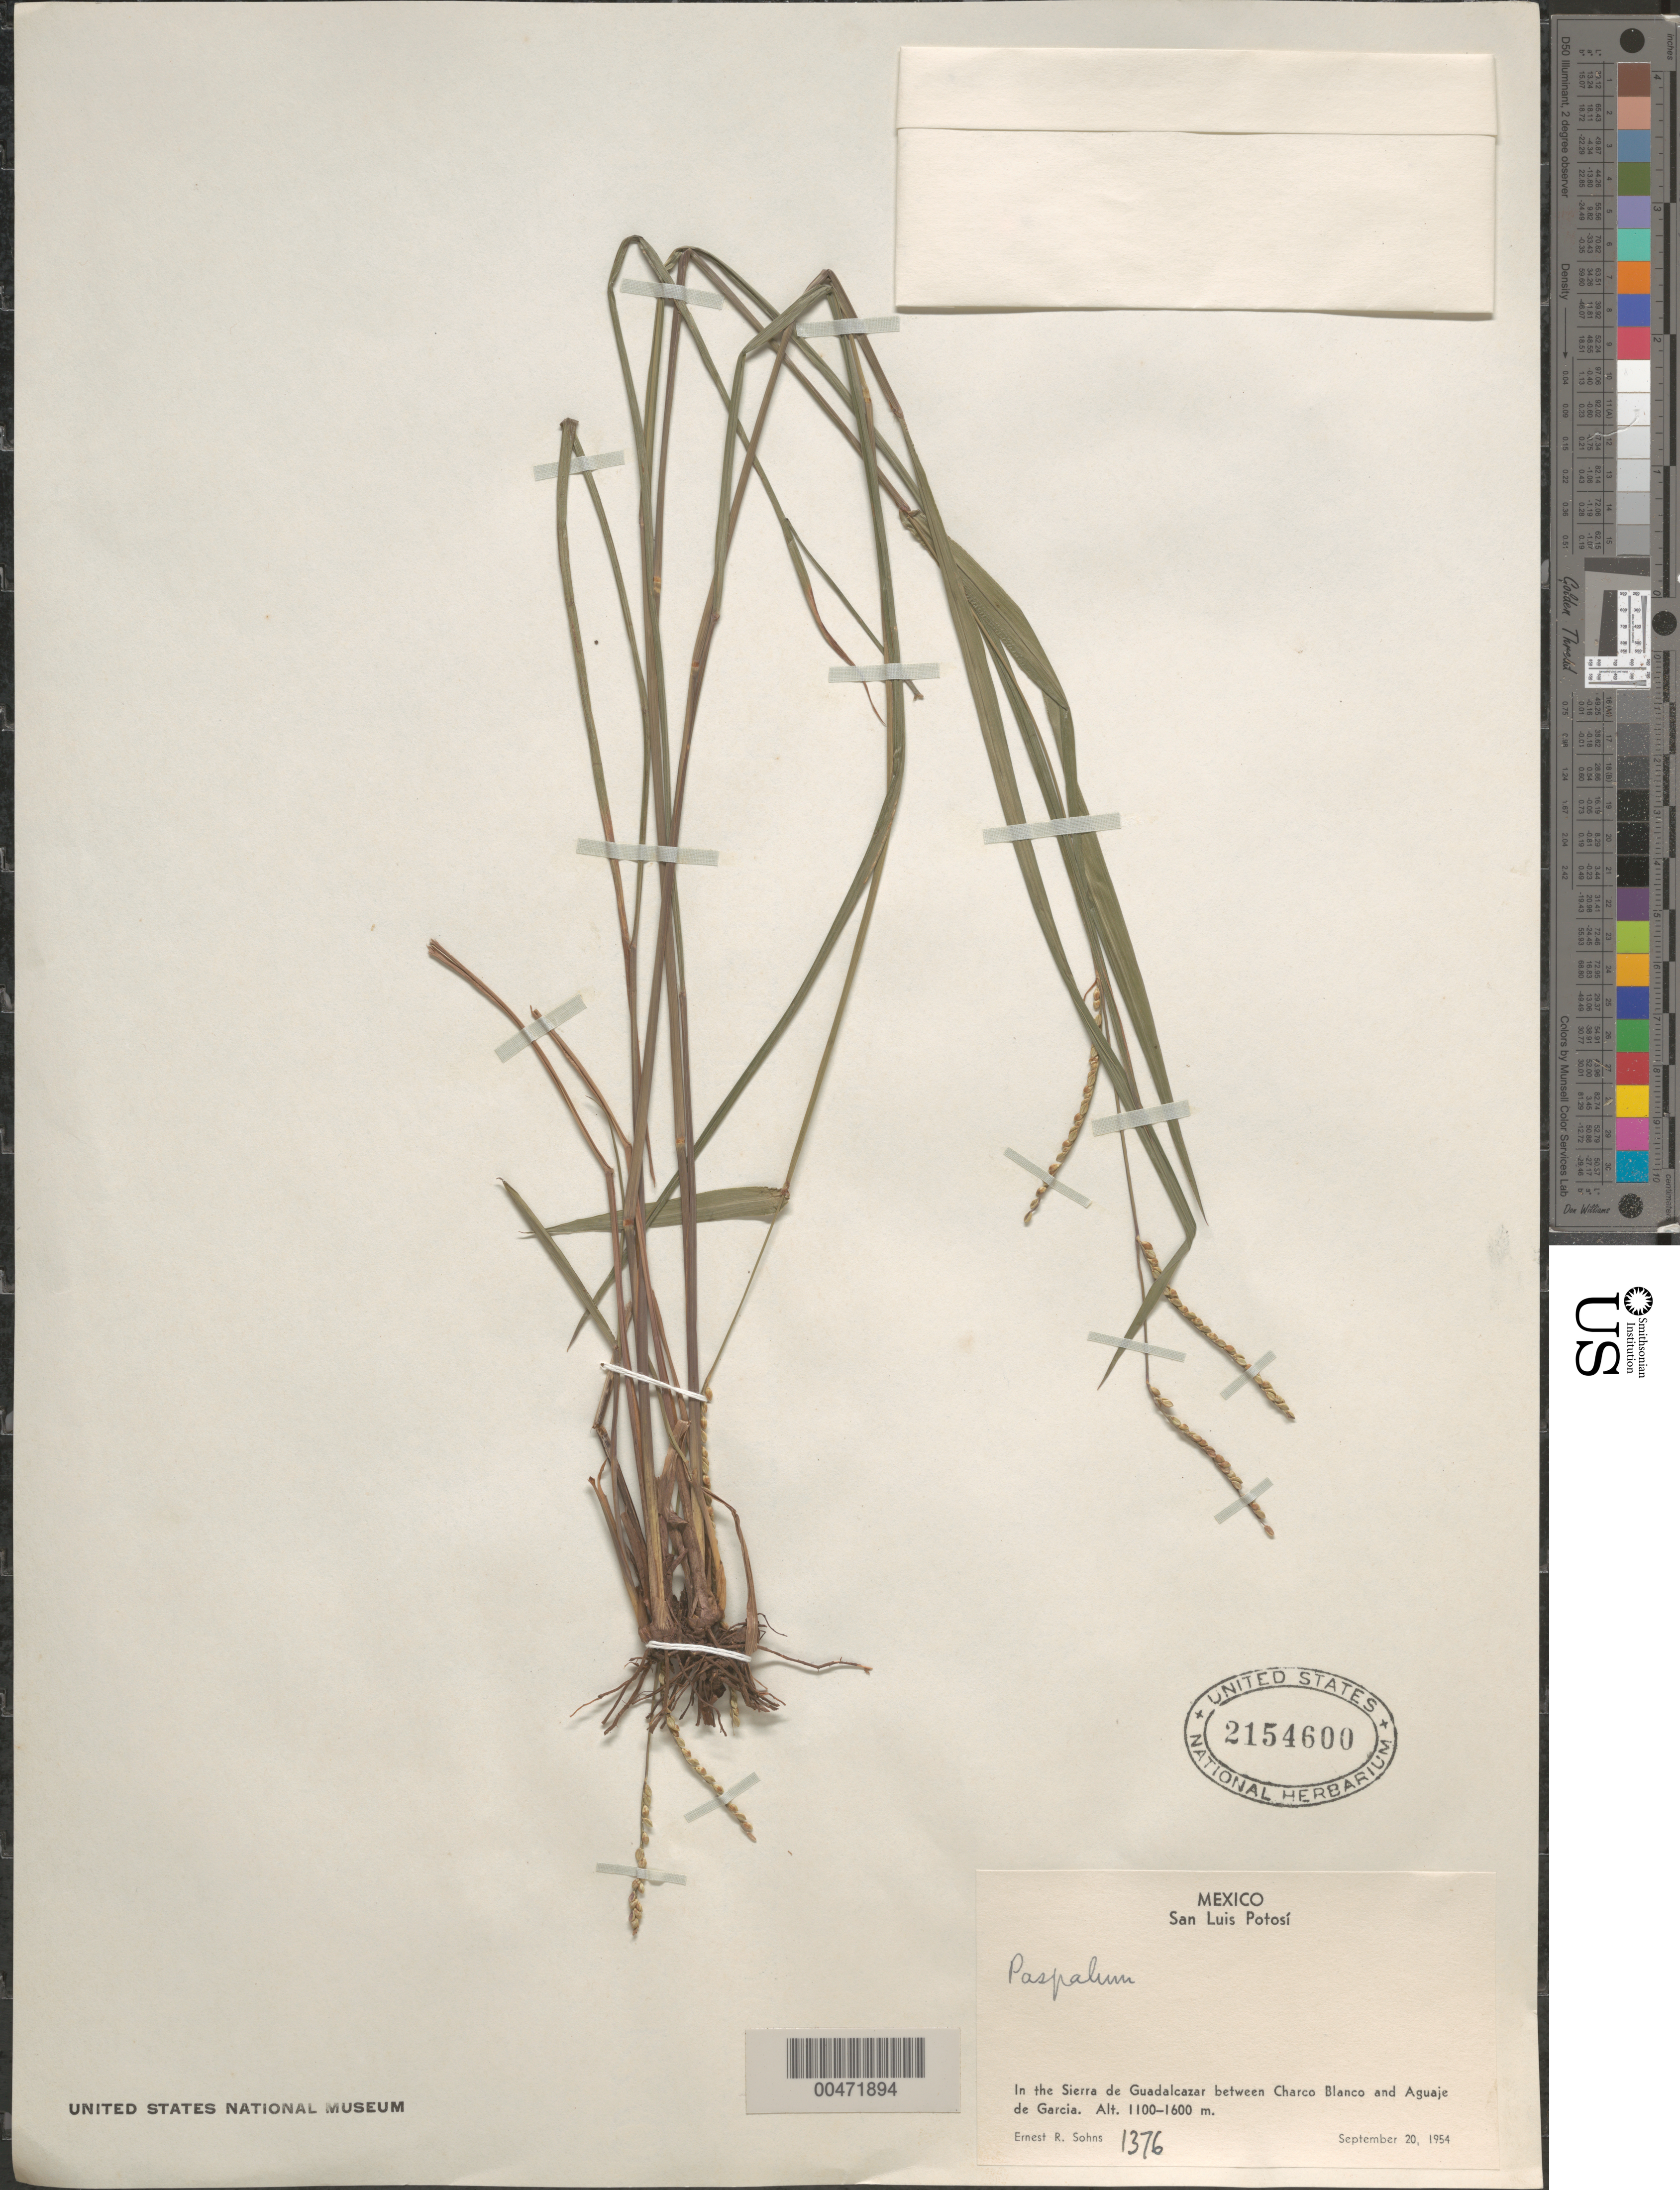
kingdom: Plantae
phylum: Tracheophyta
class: Liliopsida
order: Poales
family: Poaceae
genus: Paspalum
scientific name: Paspalum sp.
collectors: E. R. Sohns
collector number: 1376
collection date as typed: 20 Sep 1954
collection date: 1954-09-20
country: Mexico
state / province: San Luis Potosi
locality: Sierra de Guadalcazar between Charco Blanco & Aguaje de Garcia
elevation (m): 1100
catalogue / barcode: US 2154600